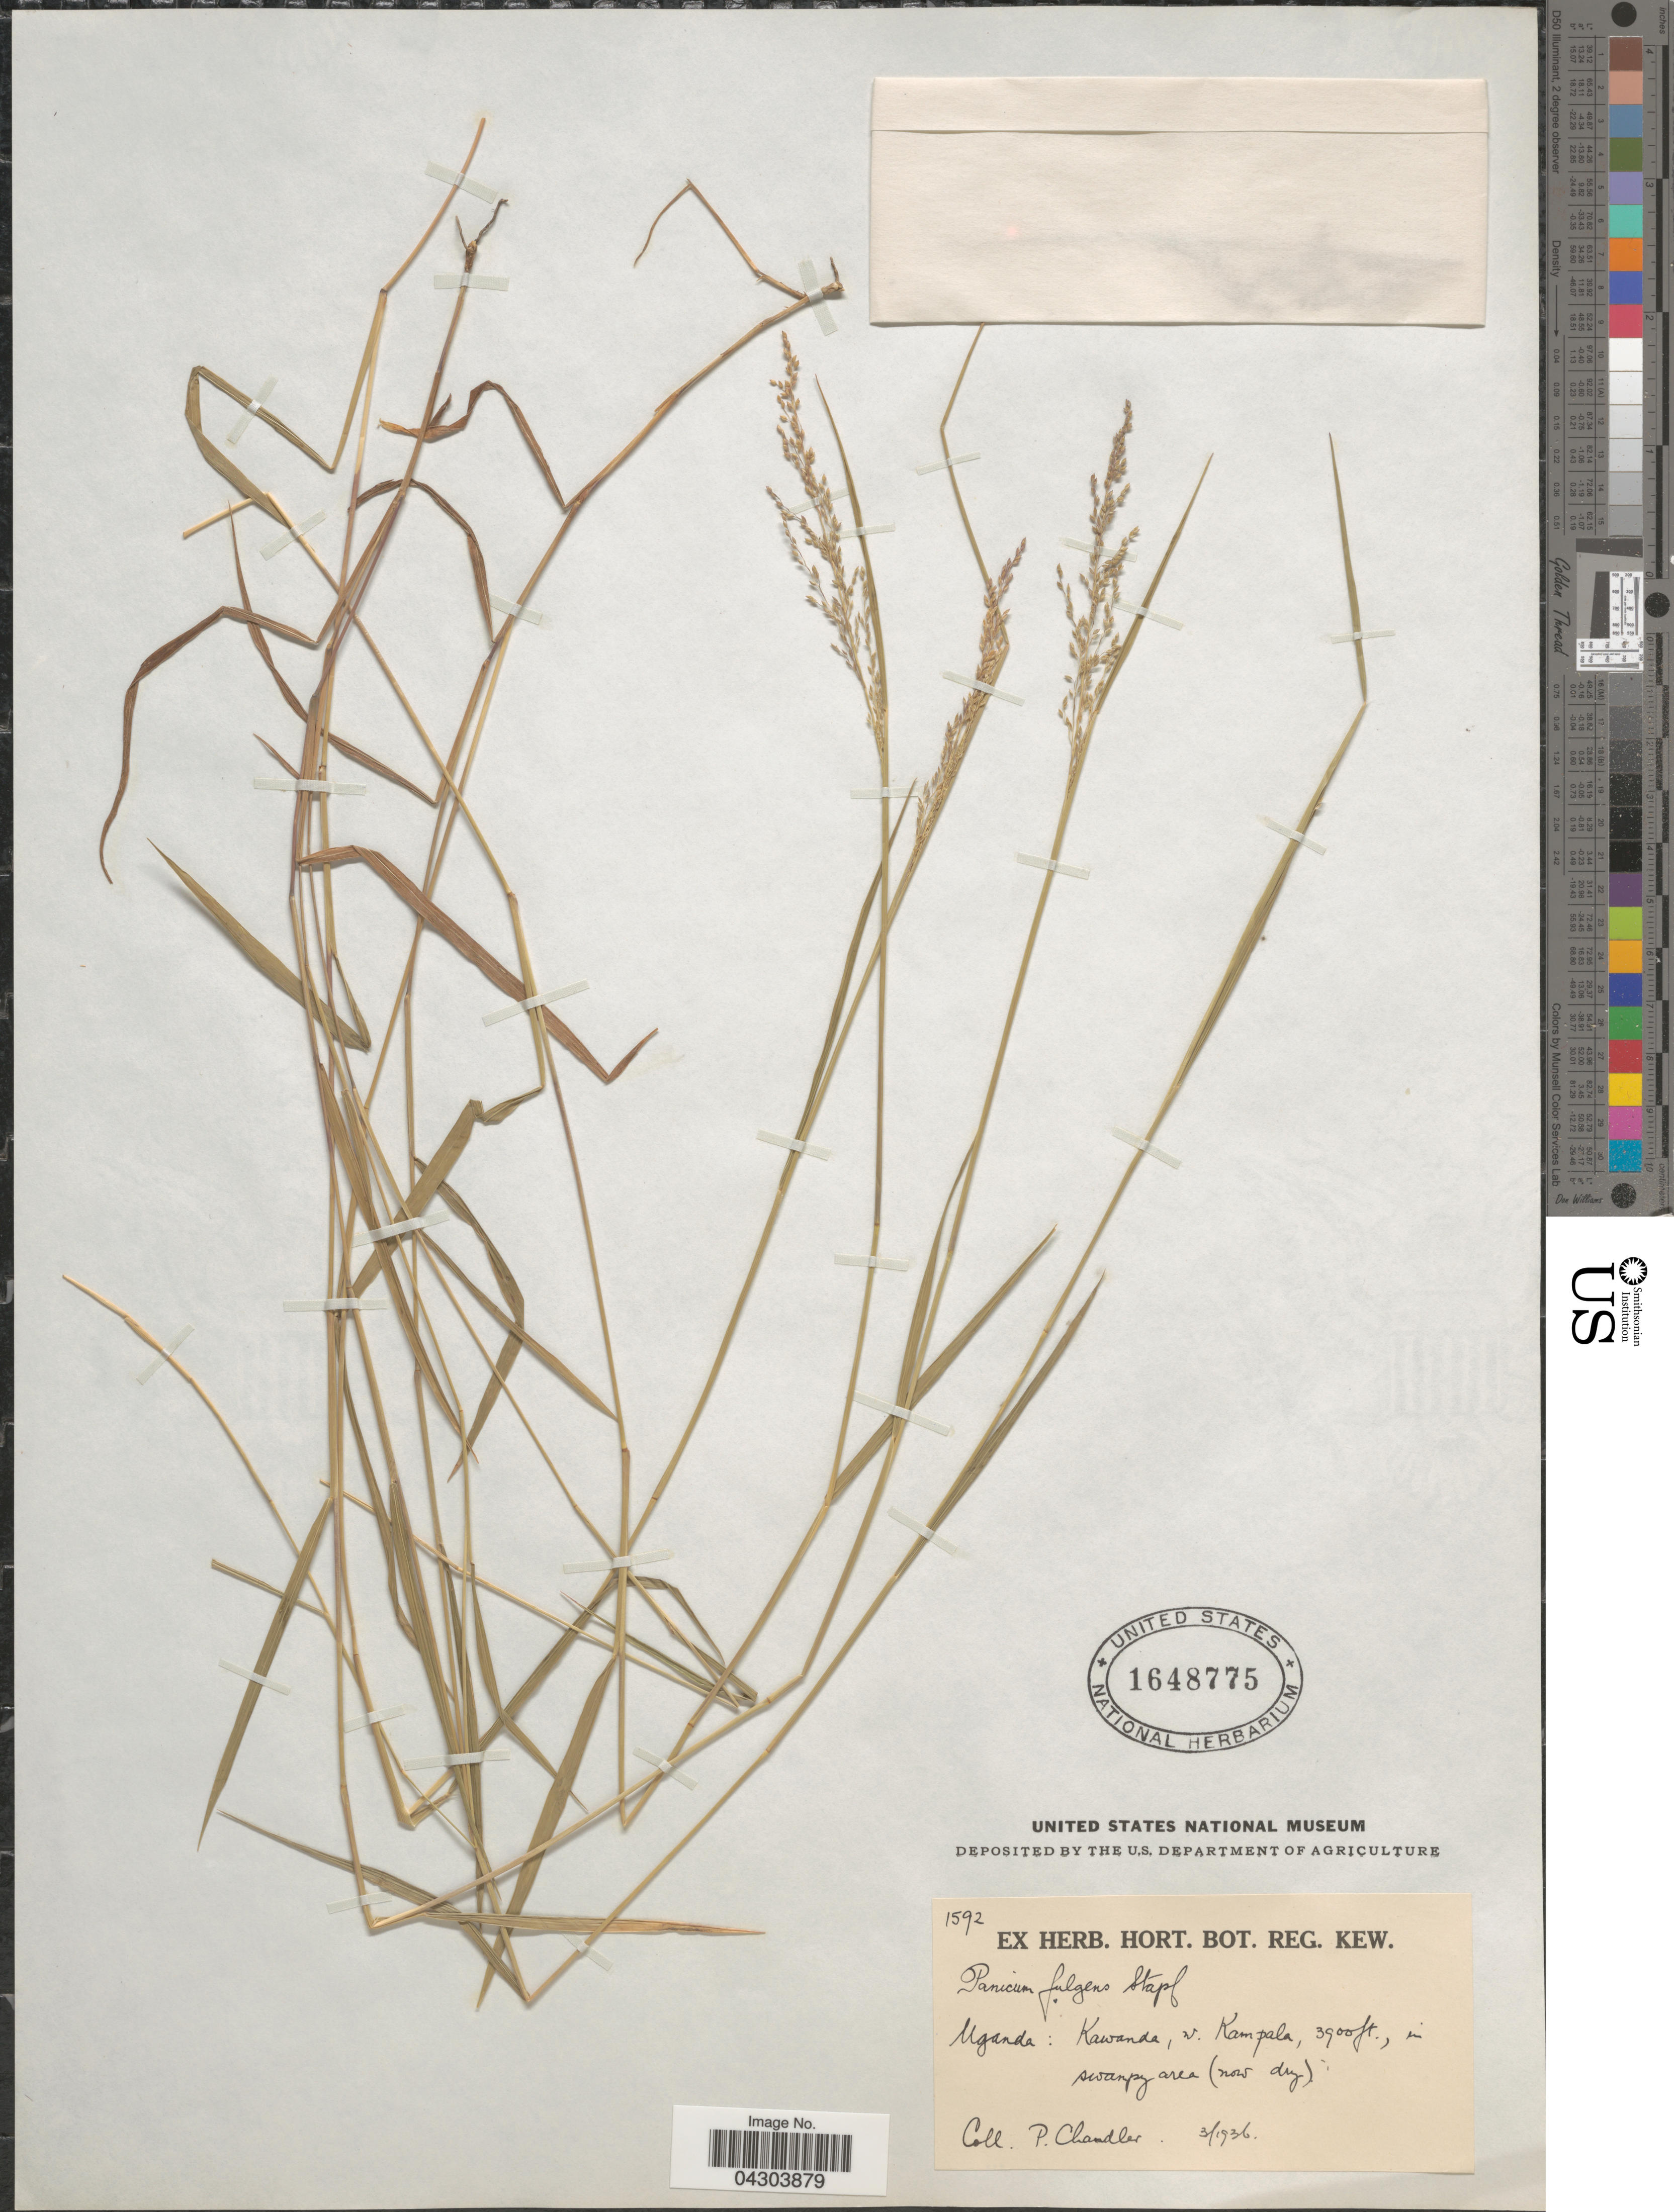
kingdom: Plantae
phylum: Tracheophyta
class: Liliopsida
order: Poales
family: Poaceae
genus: Panicum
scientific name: Panicum nervatum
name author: (Franch.) Stapf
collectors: P. Chandler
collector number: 1592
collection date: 1936-03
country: Uganda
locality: Kwanda, w. Kampala.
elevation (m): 1189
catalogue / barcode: US 1648775